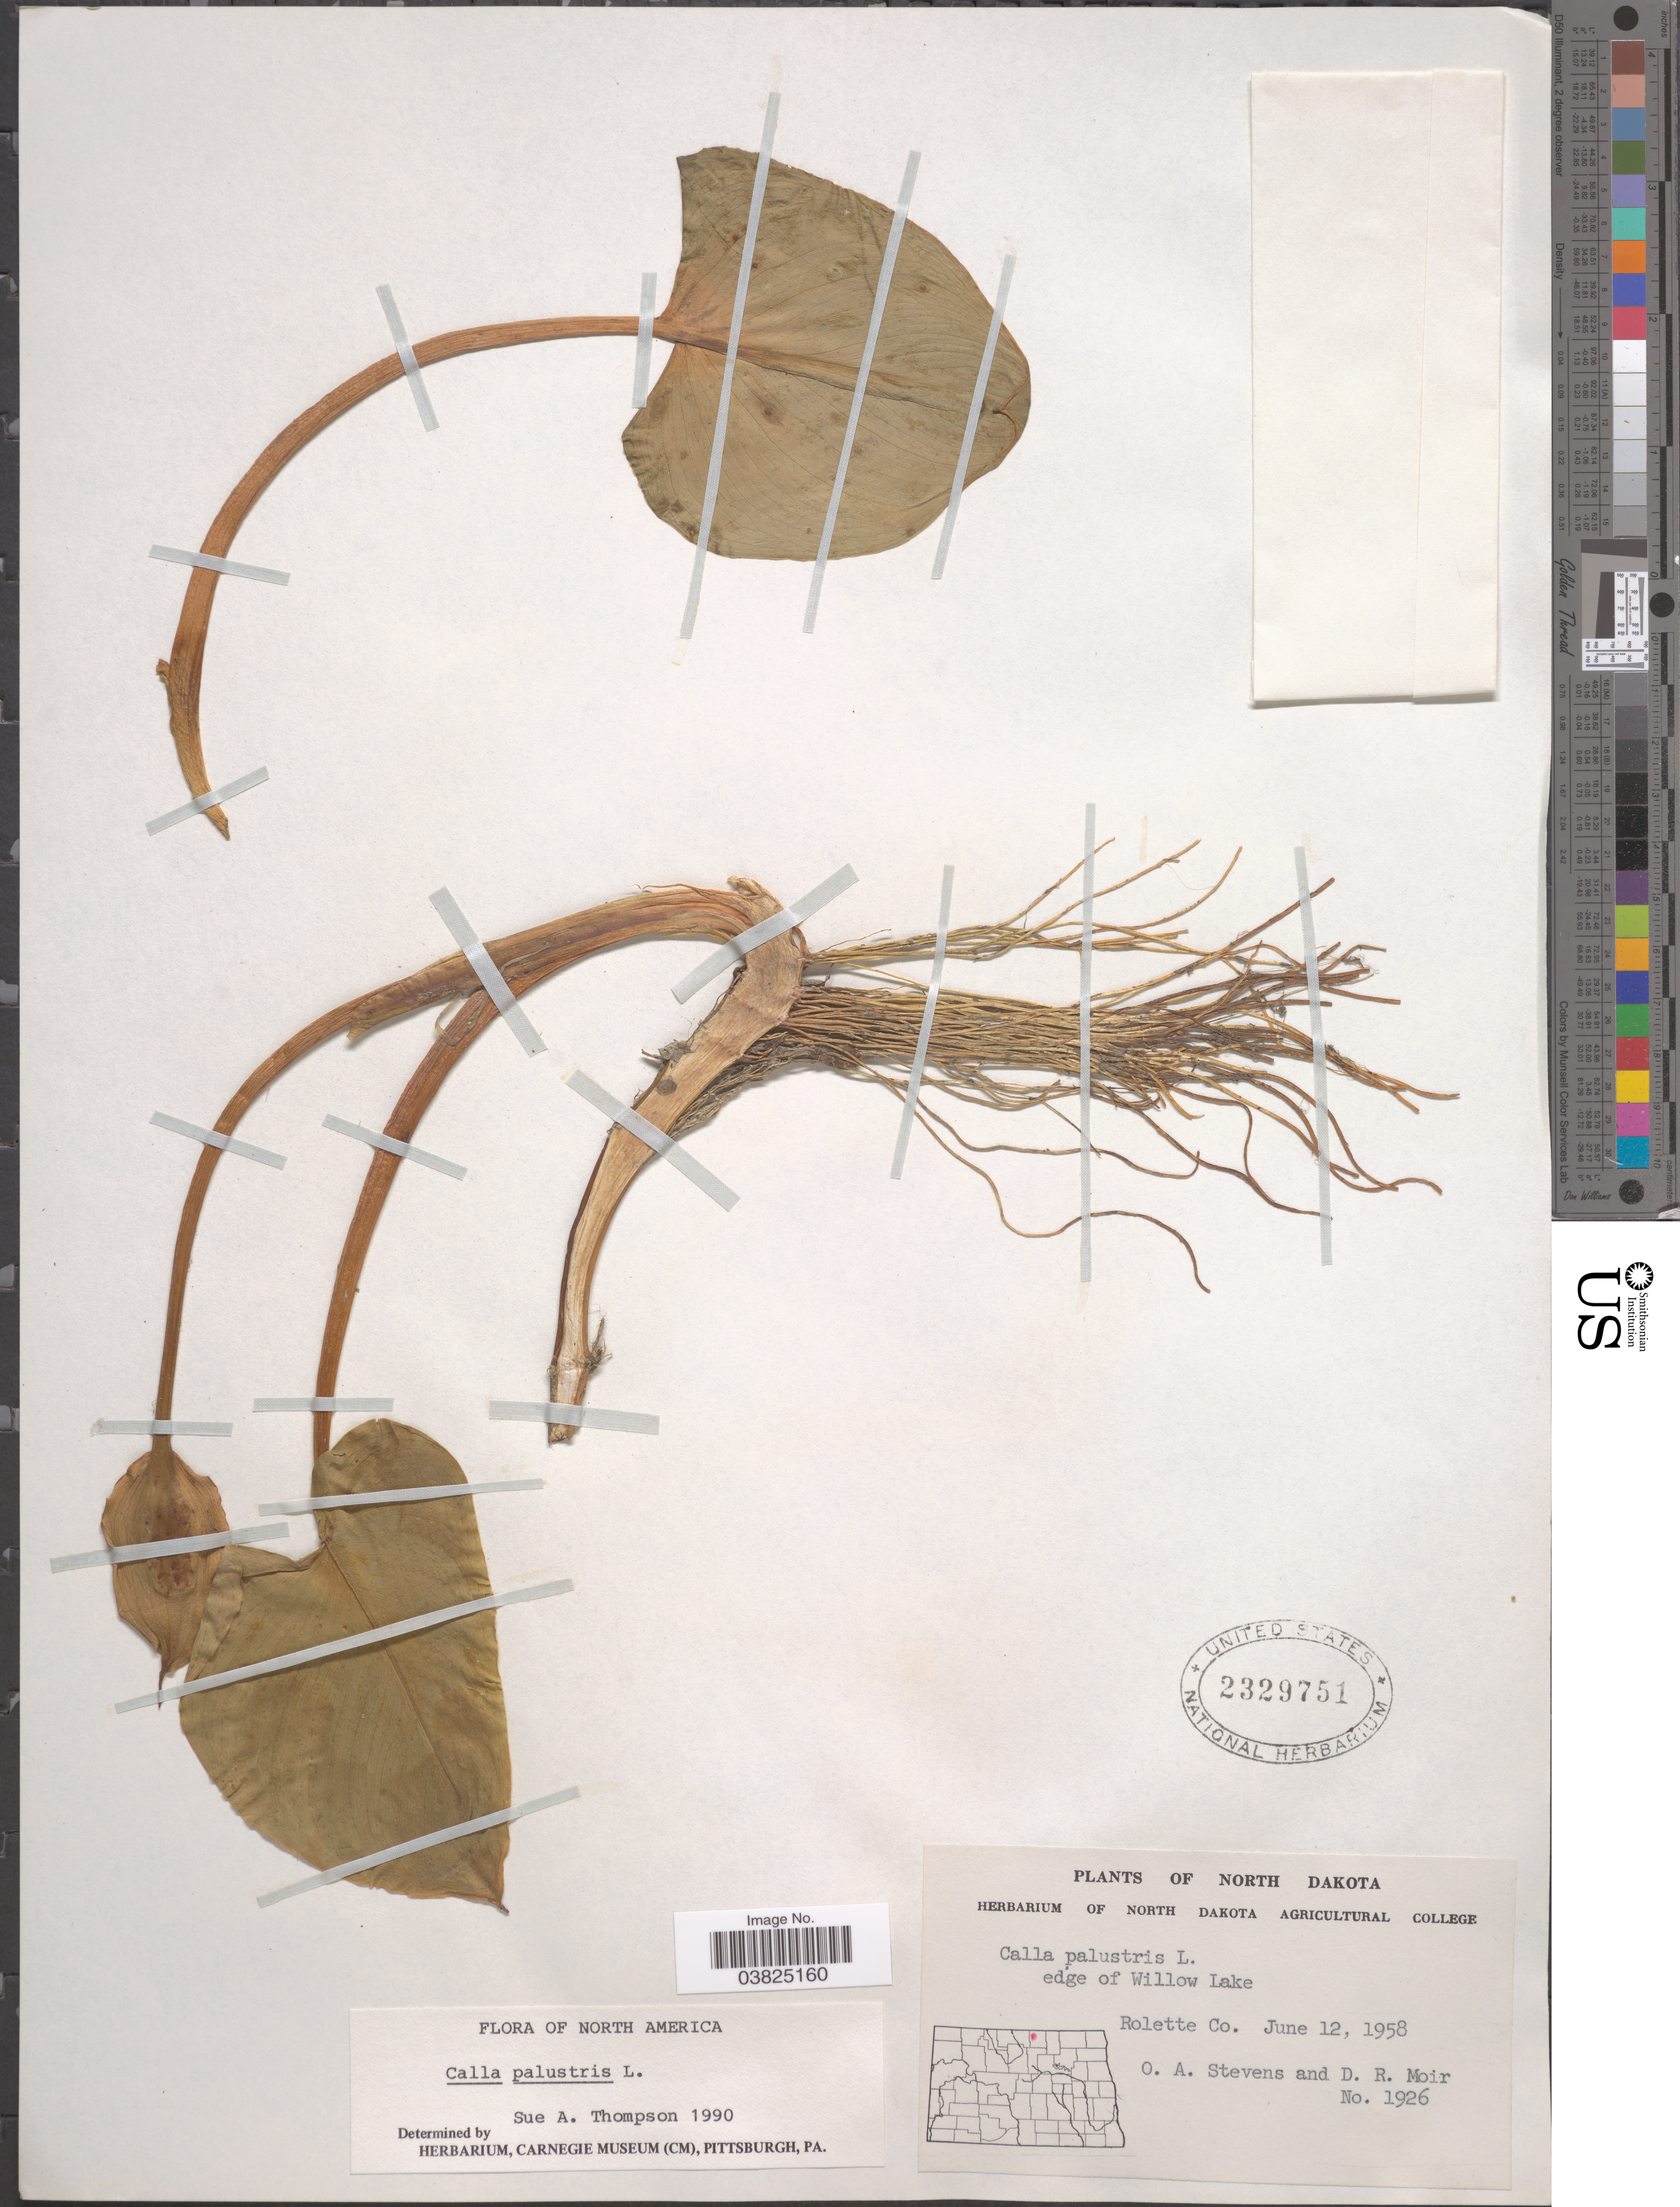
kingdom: Plantae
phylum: Tracheophyta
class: Liliopsida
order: Alismatales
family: Araceae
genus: Calla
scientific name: Calla palustris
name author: L.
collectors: O. A. Stevens & D. Moir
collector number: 1926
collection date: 1958-06-12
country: United States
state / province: North Dakota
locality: Edge of Willow Lake. Rolette Co.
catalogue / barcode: US 2329751